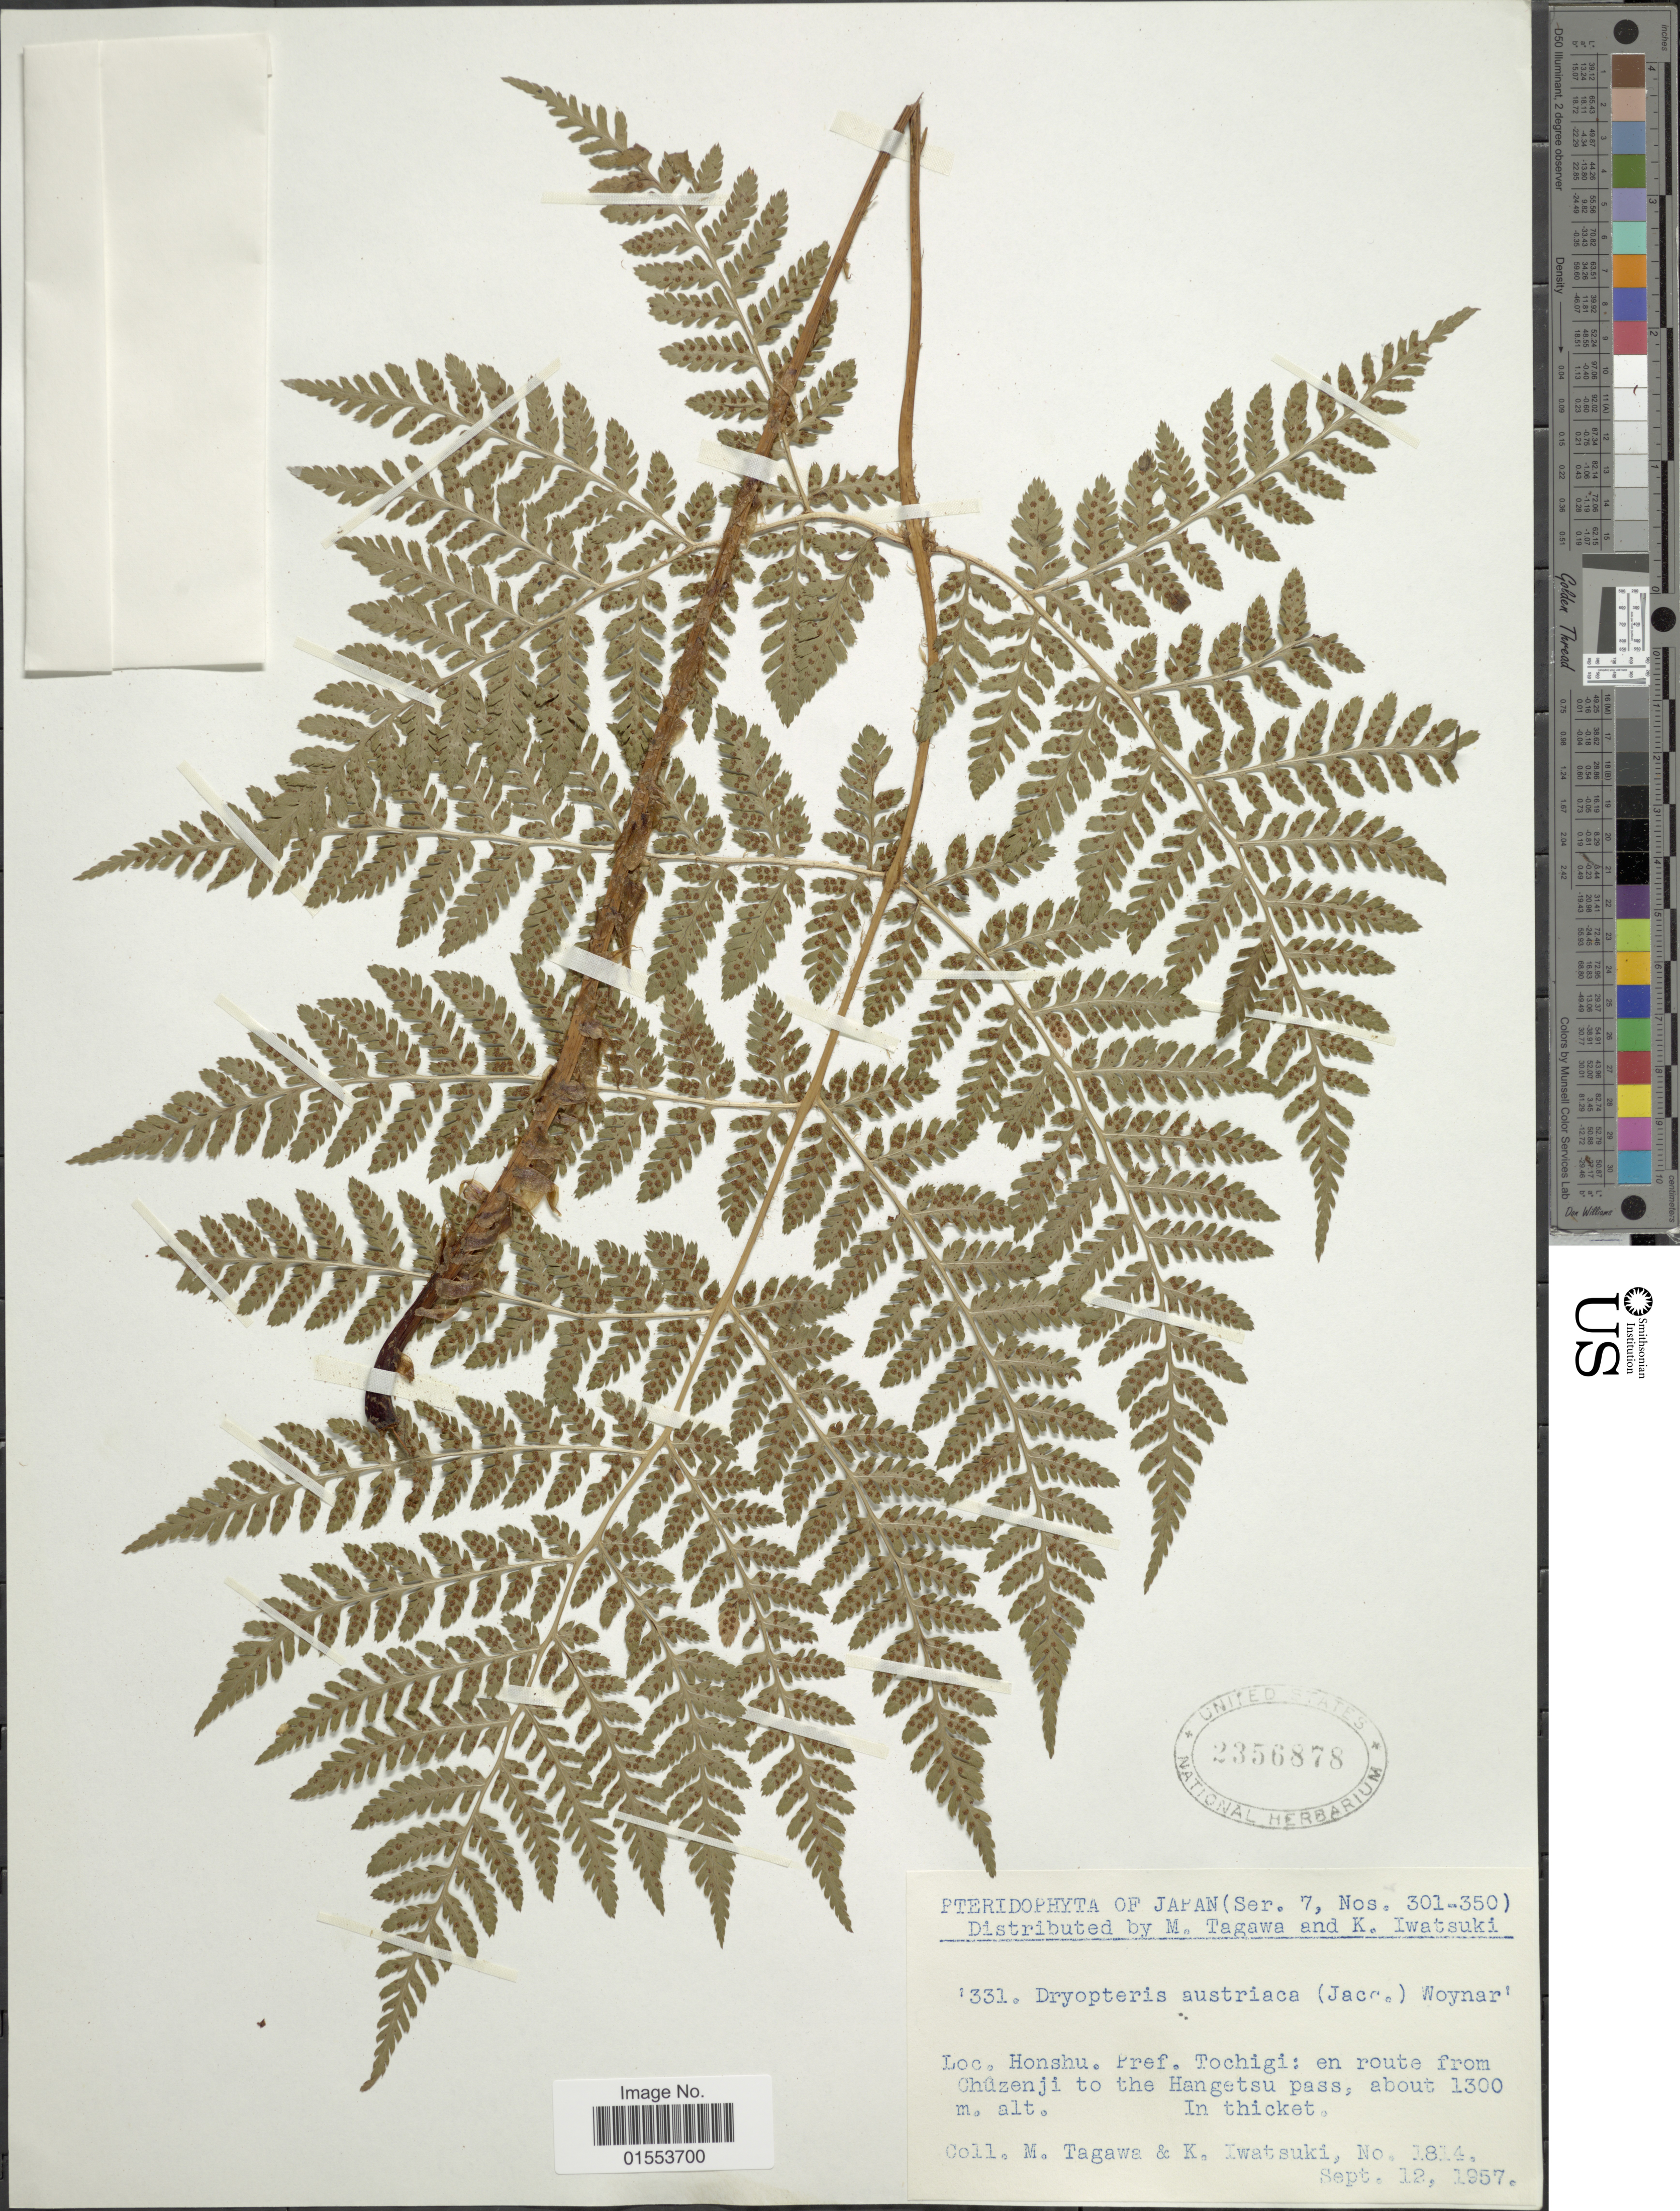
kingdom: Plantae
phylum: Tracheophyta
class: Polypodiopsida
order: Polypodiales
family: Dryopteridaceae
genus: Dryopteris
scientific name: Dryopteris austriaca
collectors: M. Tagawa & K. Iwatsuki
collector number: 1814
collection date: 1957-09-12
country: Japan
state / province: Totigi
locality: Honshu. Pref. Tochigi: en route from Chuzenji to the Hangetsu pass.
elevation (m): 1300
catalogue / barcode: US 2356878